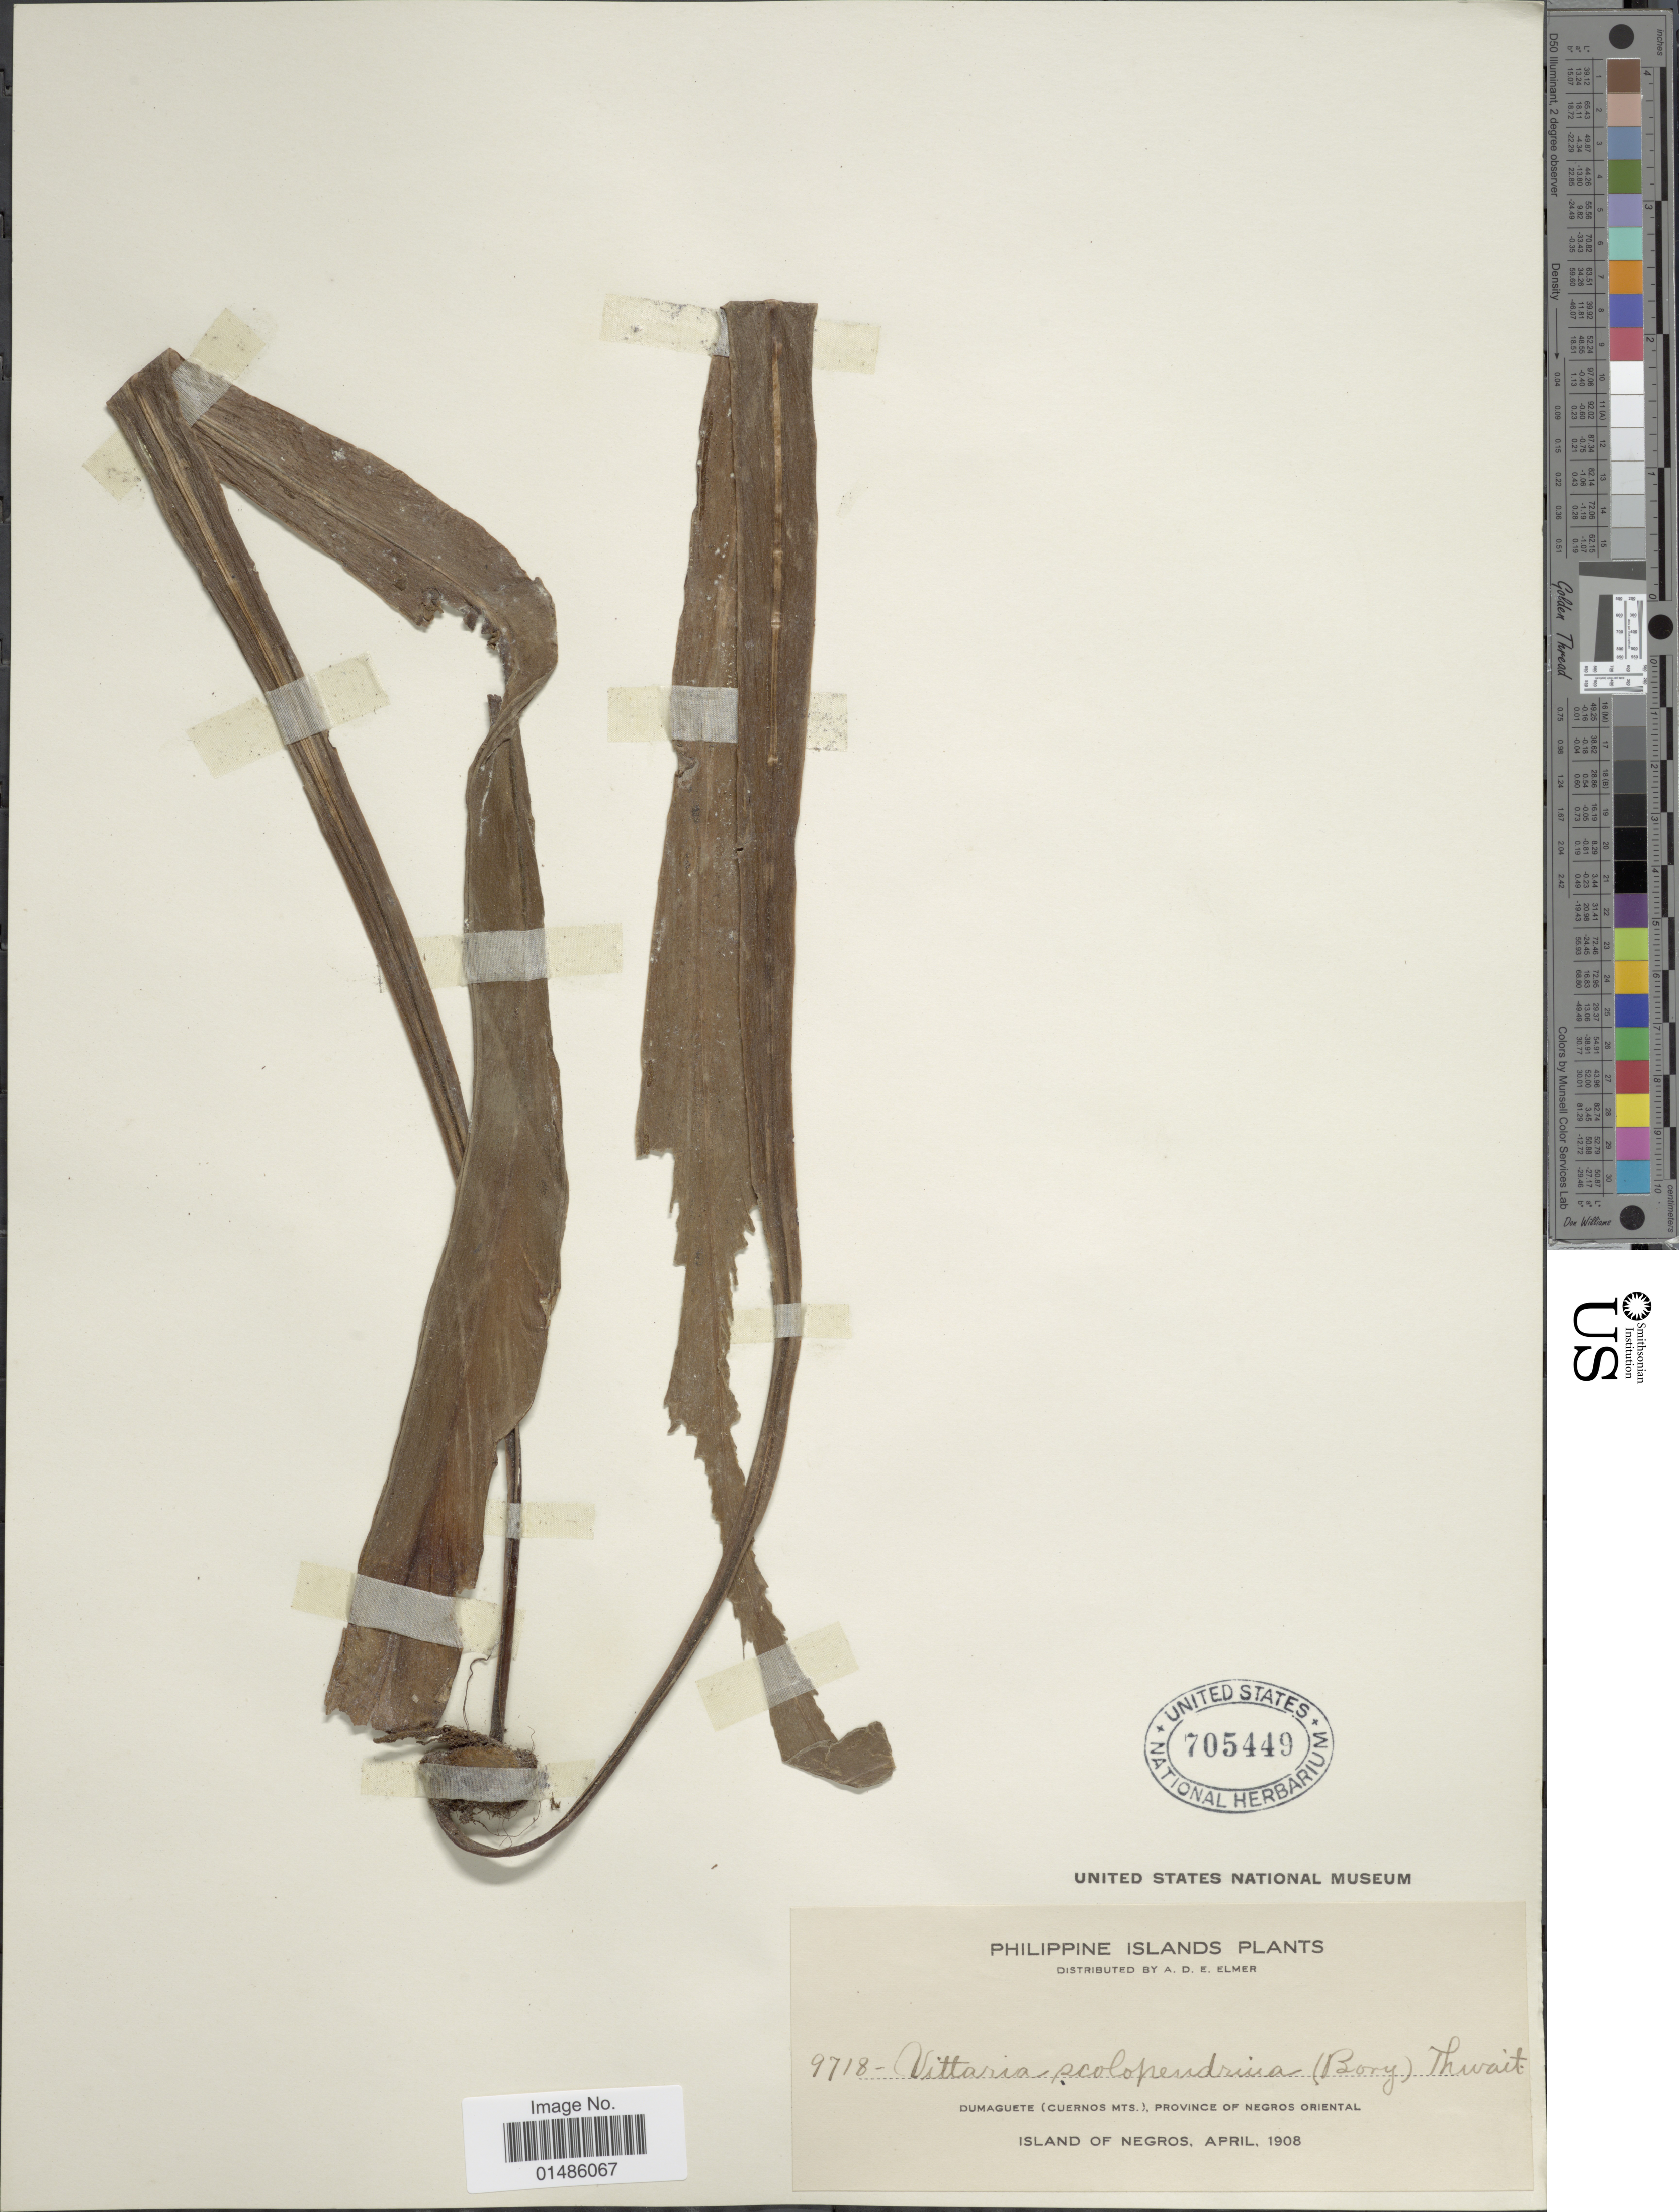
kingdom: Plantae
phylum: Tracheophyta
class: Polypodiopsida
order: Polypodiales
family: Pteridaceae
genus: Haplopteris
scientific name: Haplopteris scolopendrina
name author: (Bory) Presl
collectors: A. D. E. Elmer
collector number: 9718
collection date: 1908-04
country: Philippines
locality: Dumaguete (Cuernos Mts.), Province of Negros Oriental.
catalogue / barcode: US 705449